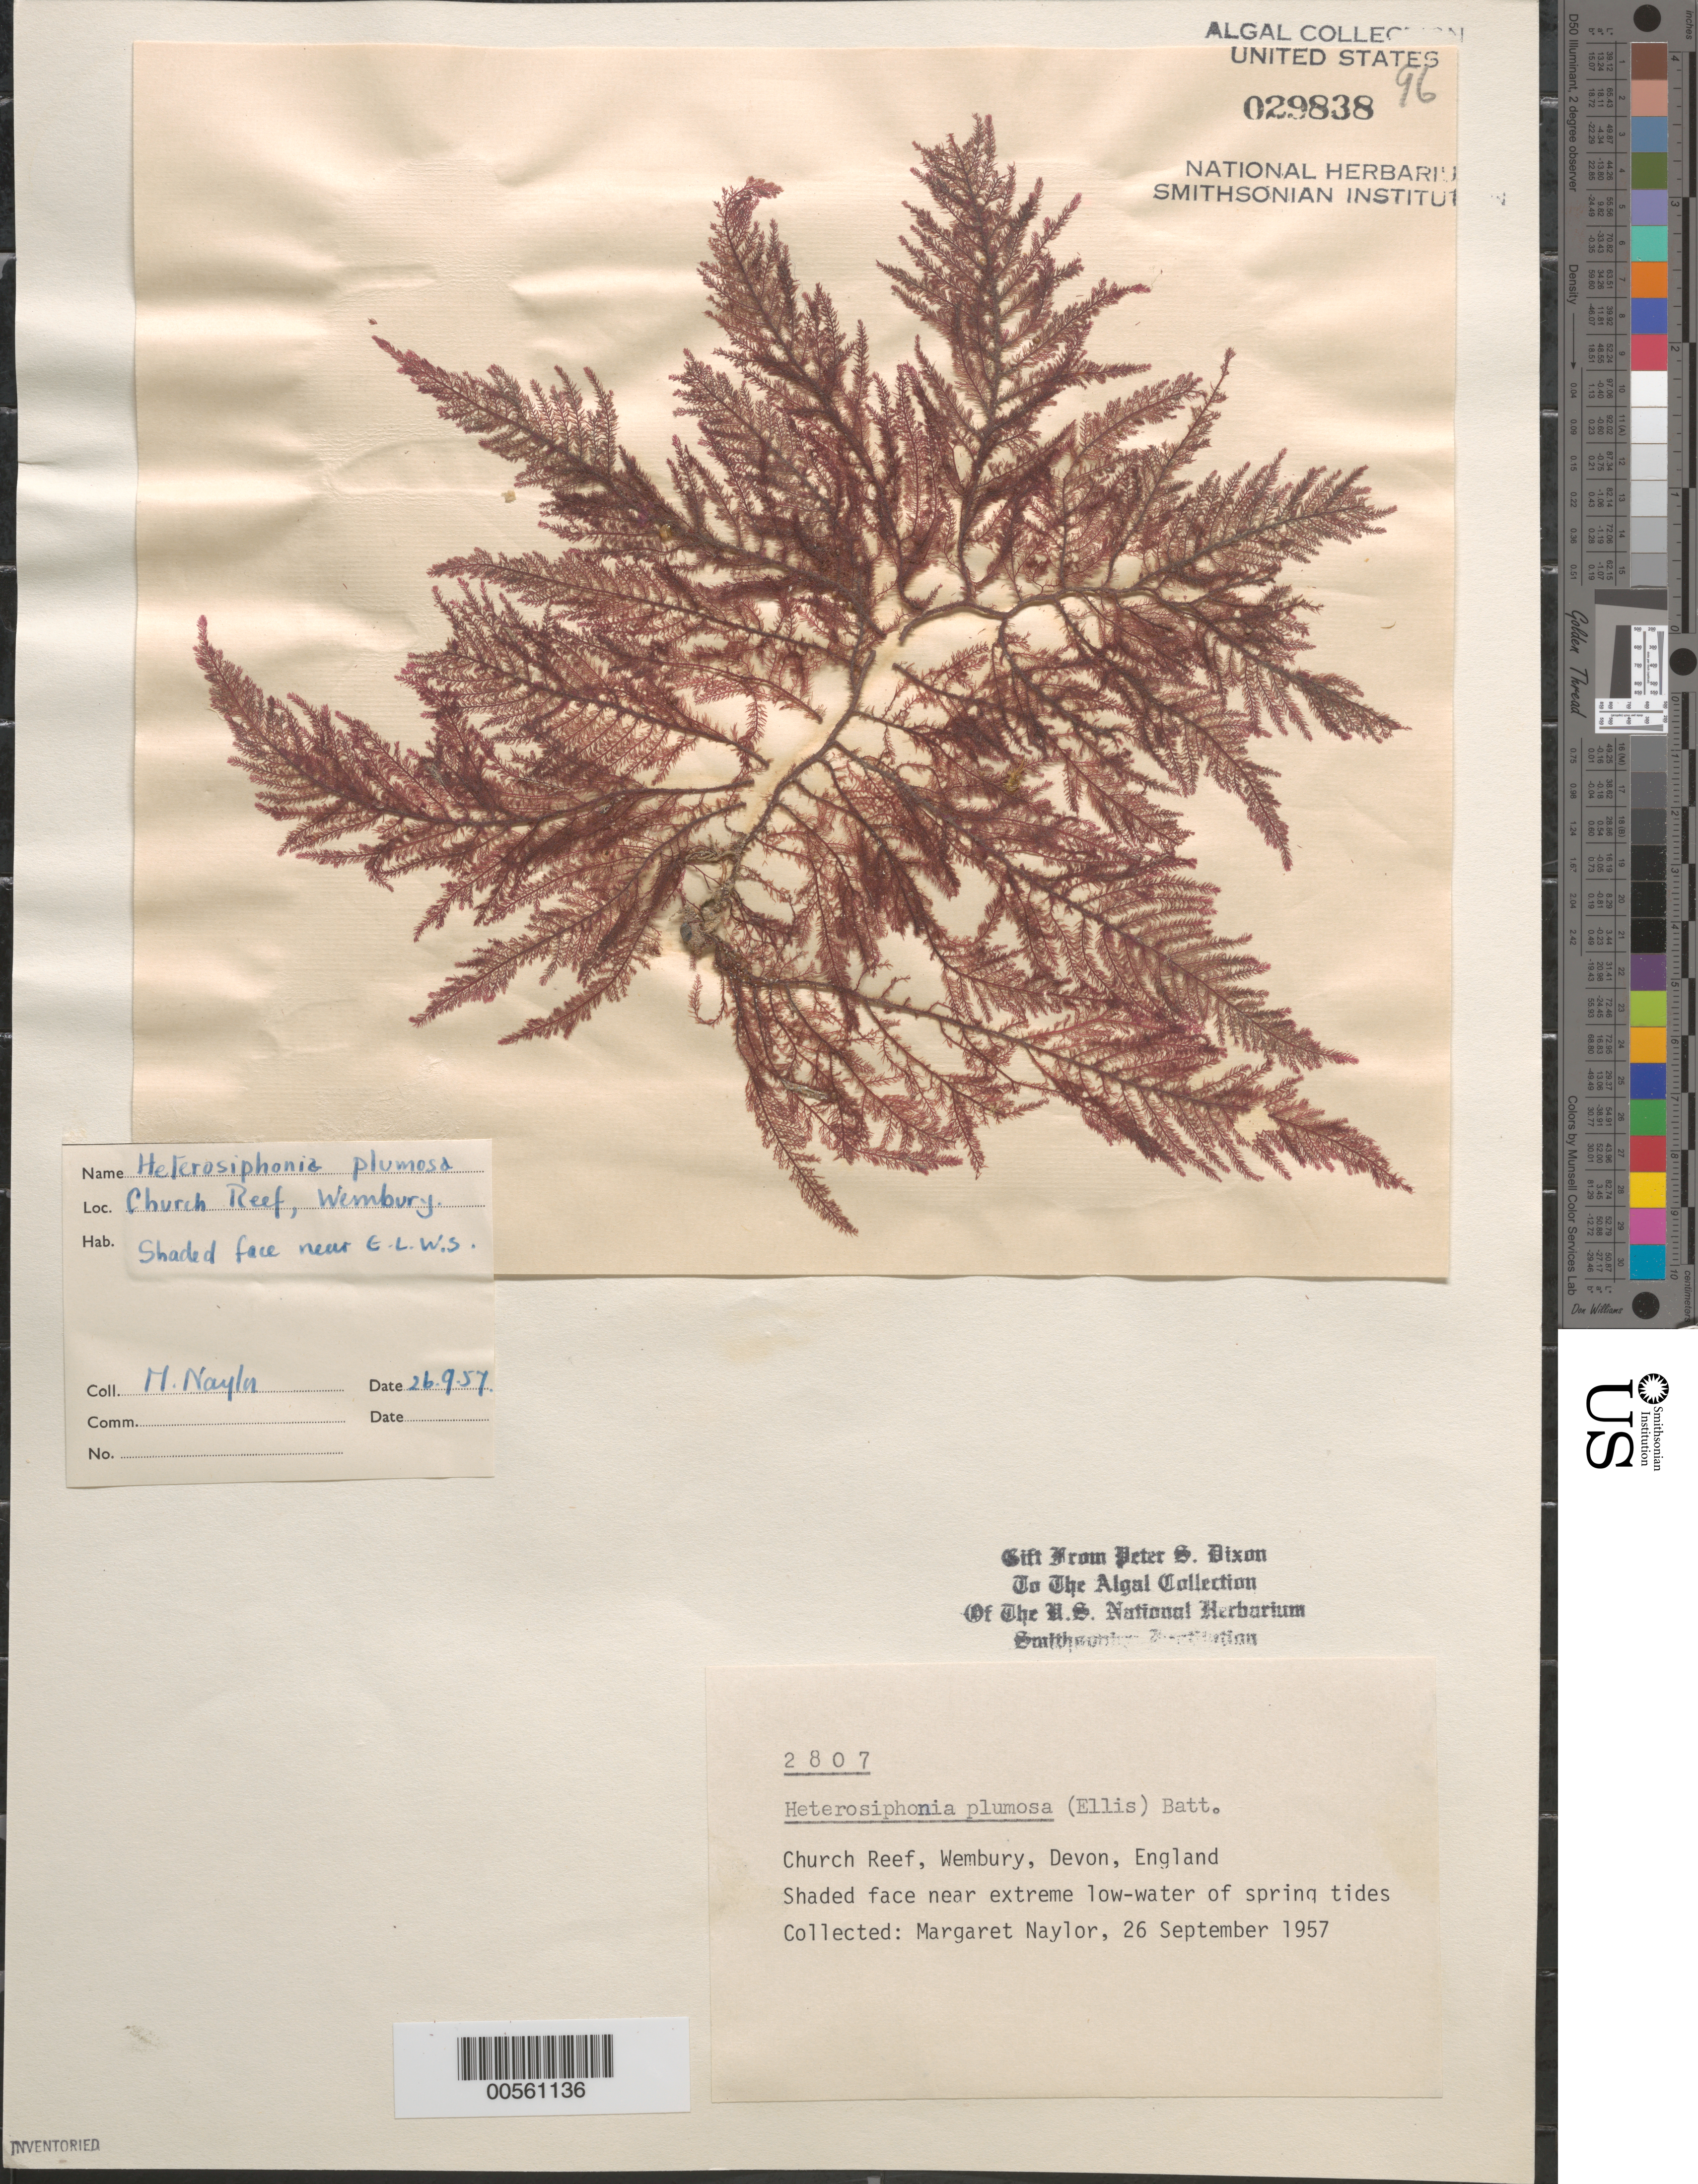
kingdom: Plantae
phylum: Rhodophyta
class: Florideophyceae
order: Ceramiales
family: Dasyaceae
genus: Heterosiphonia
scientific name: Heterosiphonia plumosa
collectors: M. Roberts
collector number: PSD 2807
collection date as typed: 26 Sep 1957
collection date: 1957-09-26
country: United Kingdom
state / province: England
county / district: Devon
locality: Church Reef, Wembury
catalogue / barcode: US 29838